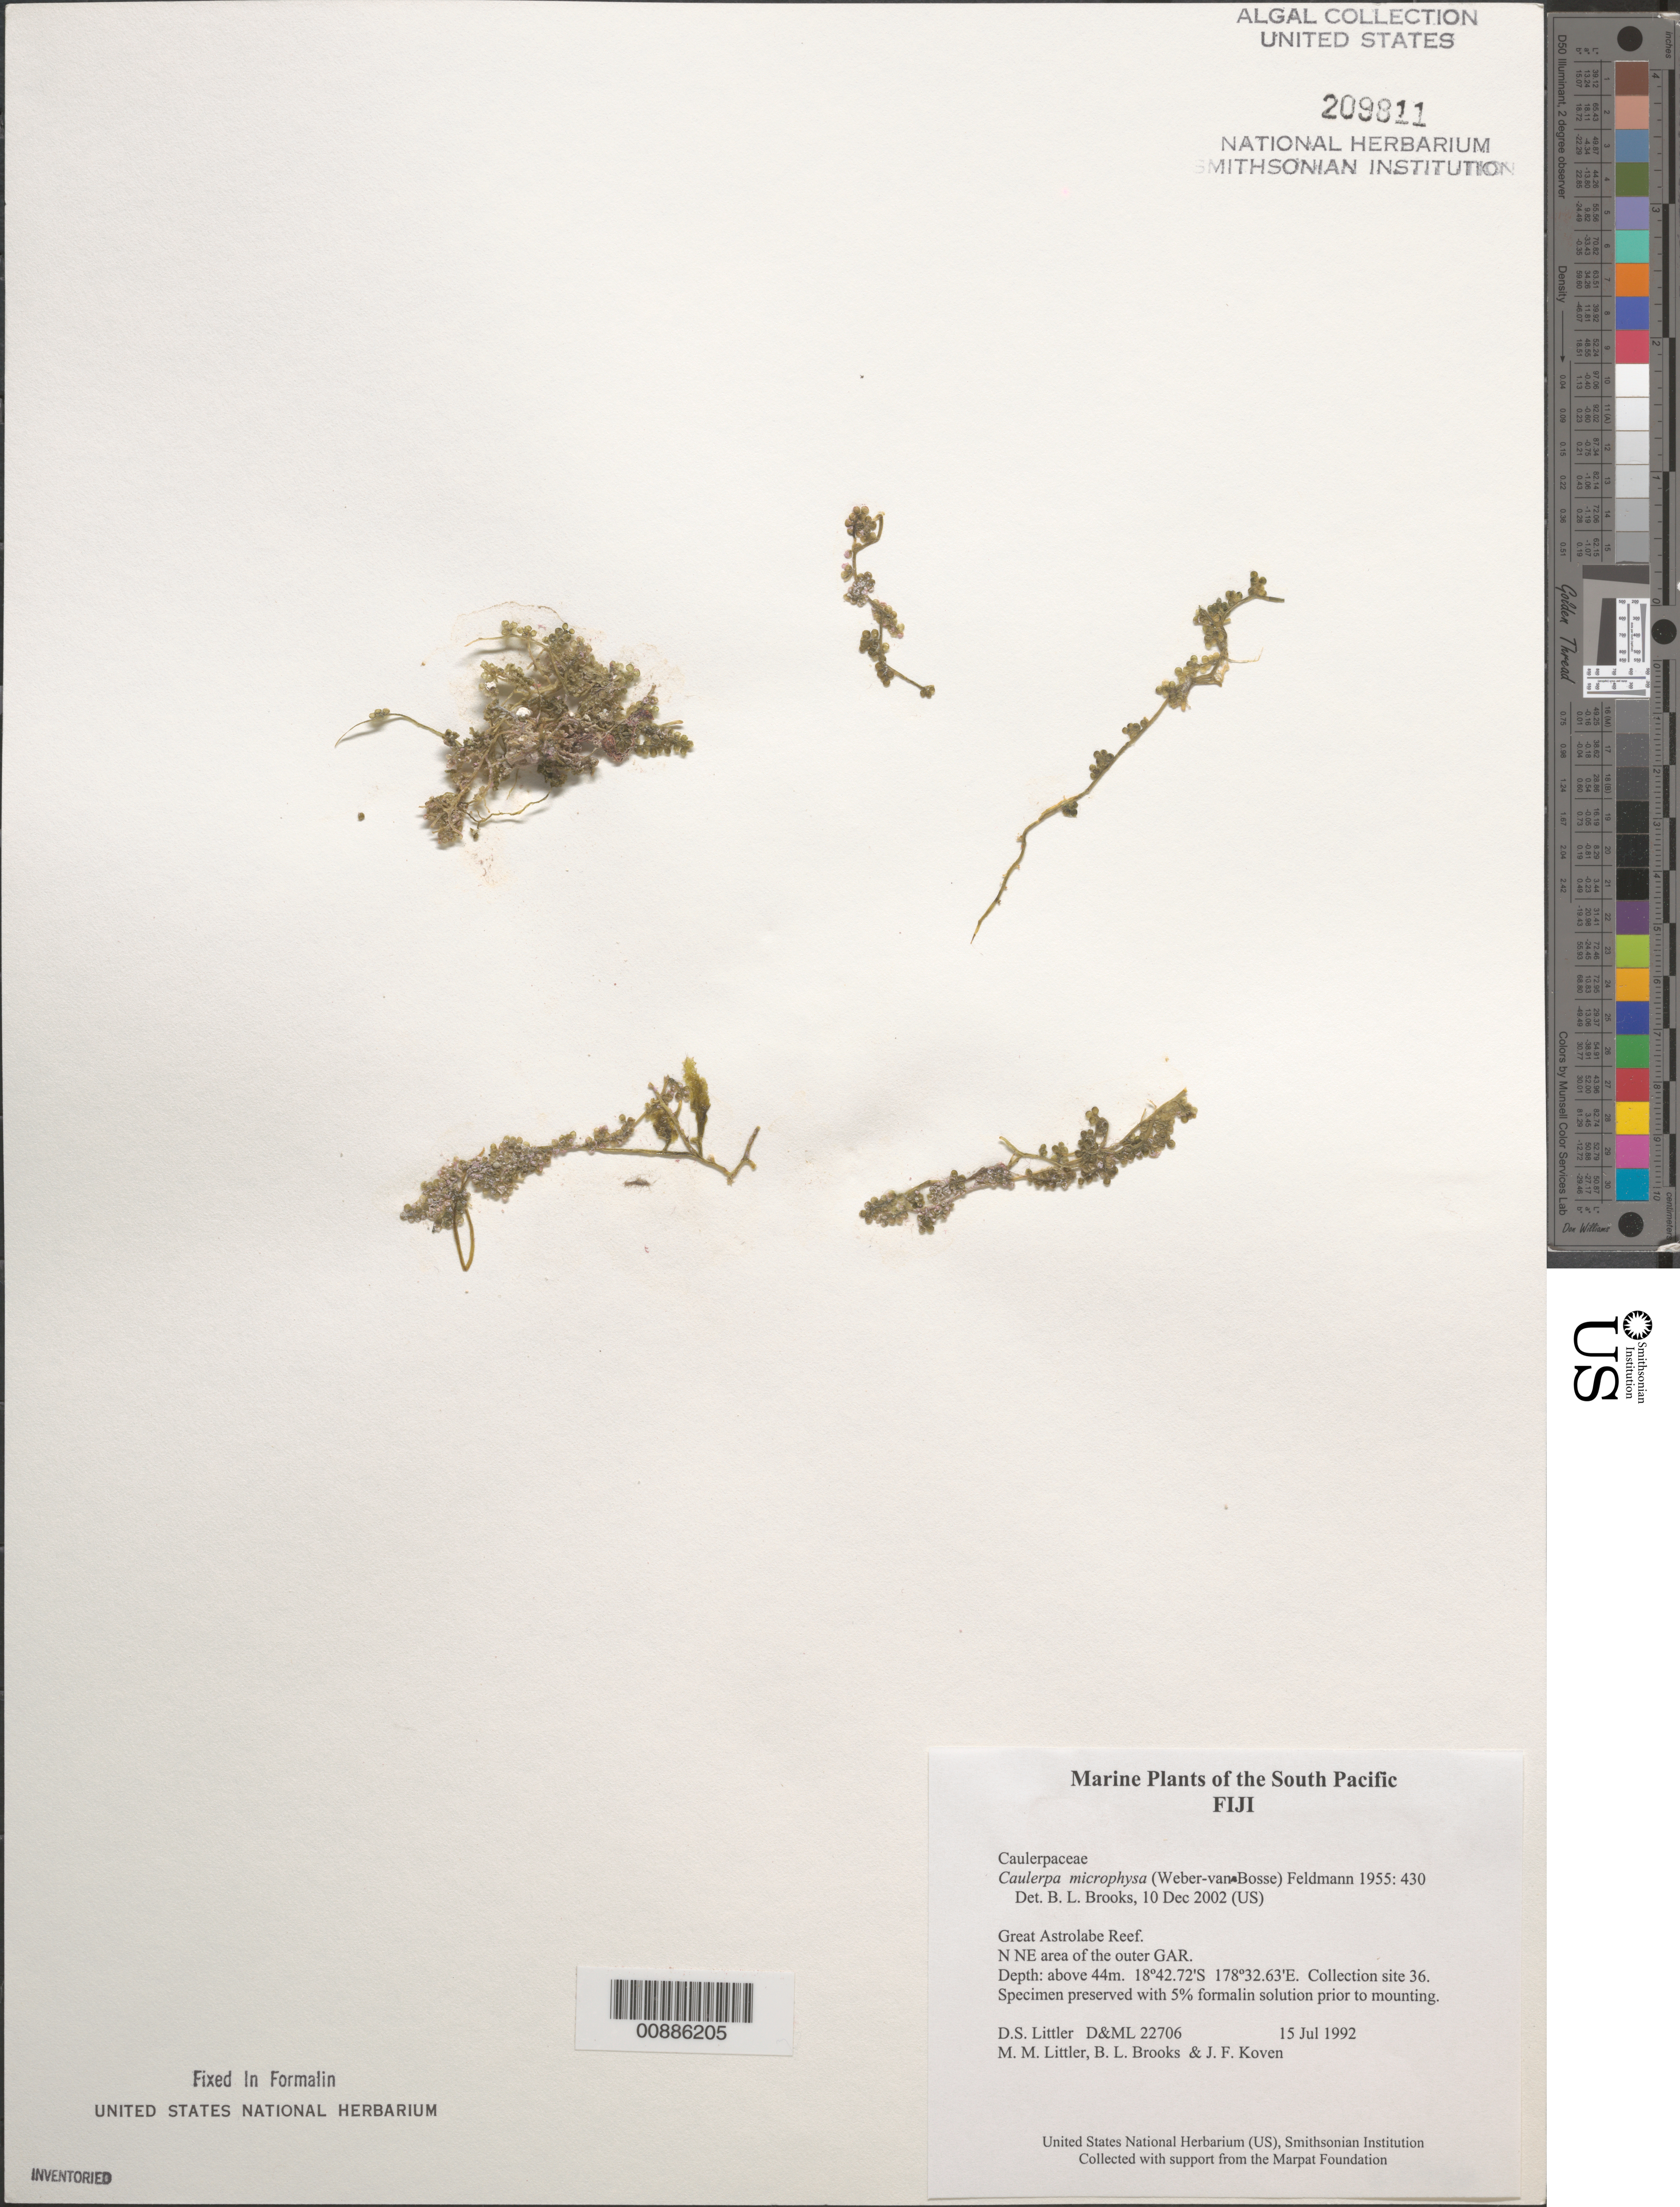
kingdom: Plantae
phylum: Chlorophyta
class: Ulvophyceae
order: Bryopsidales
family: Caulerpaceae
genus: Caulerpa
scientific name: Caulerpa microphysa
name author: (Weber Bosse) Feldmann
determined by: Brooks, B. L., (BOT), Smithsonian Institution - National Museum of Natural History (UNITED STATES)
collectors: D. S. Littler, M. M. Littler, B. Brooks & J. Koven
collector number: D&ML 22706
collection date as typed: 15 Jul 1992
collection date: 1992-07-15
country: Fiji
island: Great Astrolabe Reef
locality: Great Astrolabe Reef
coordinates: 18 42.72'S, 178 32.63'E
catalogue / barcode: US 209811